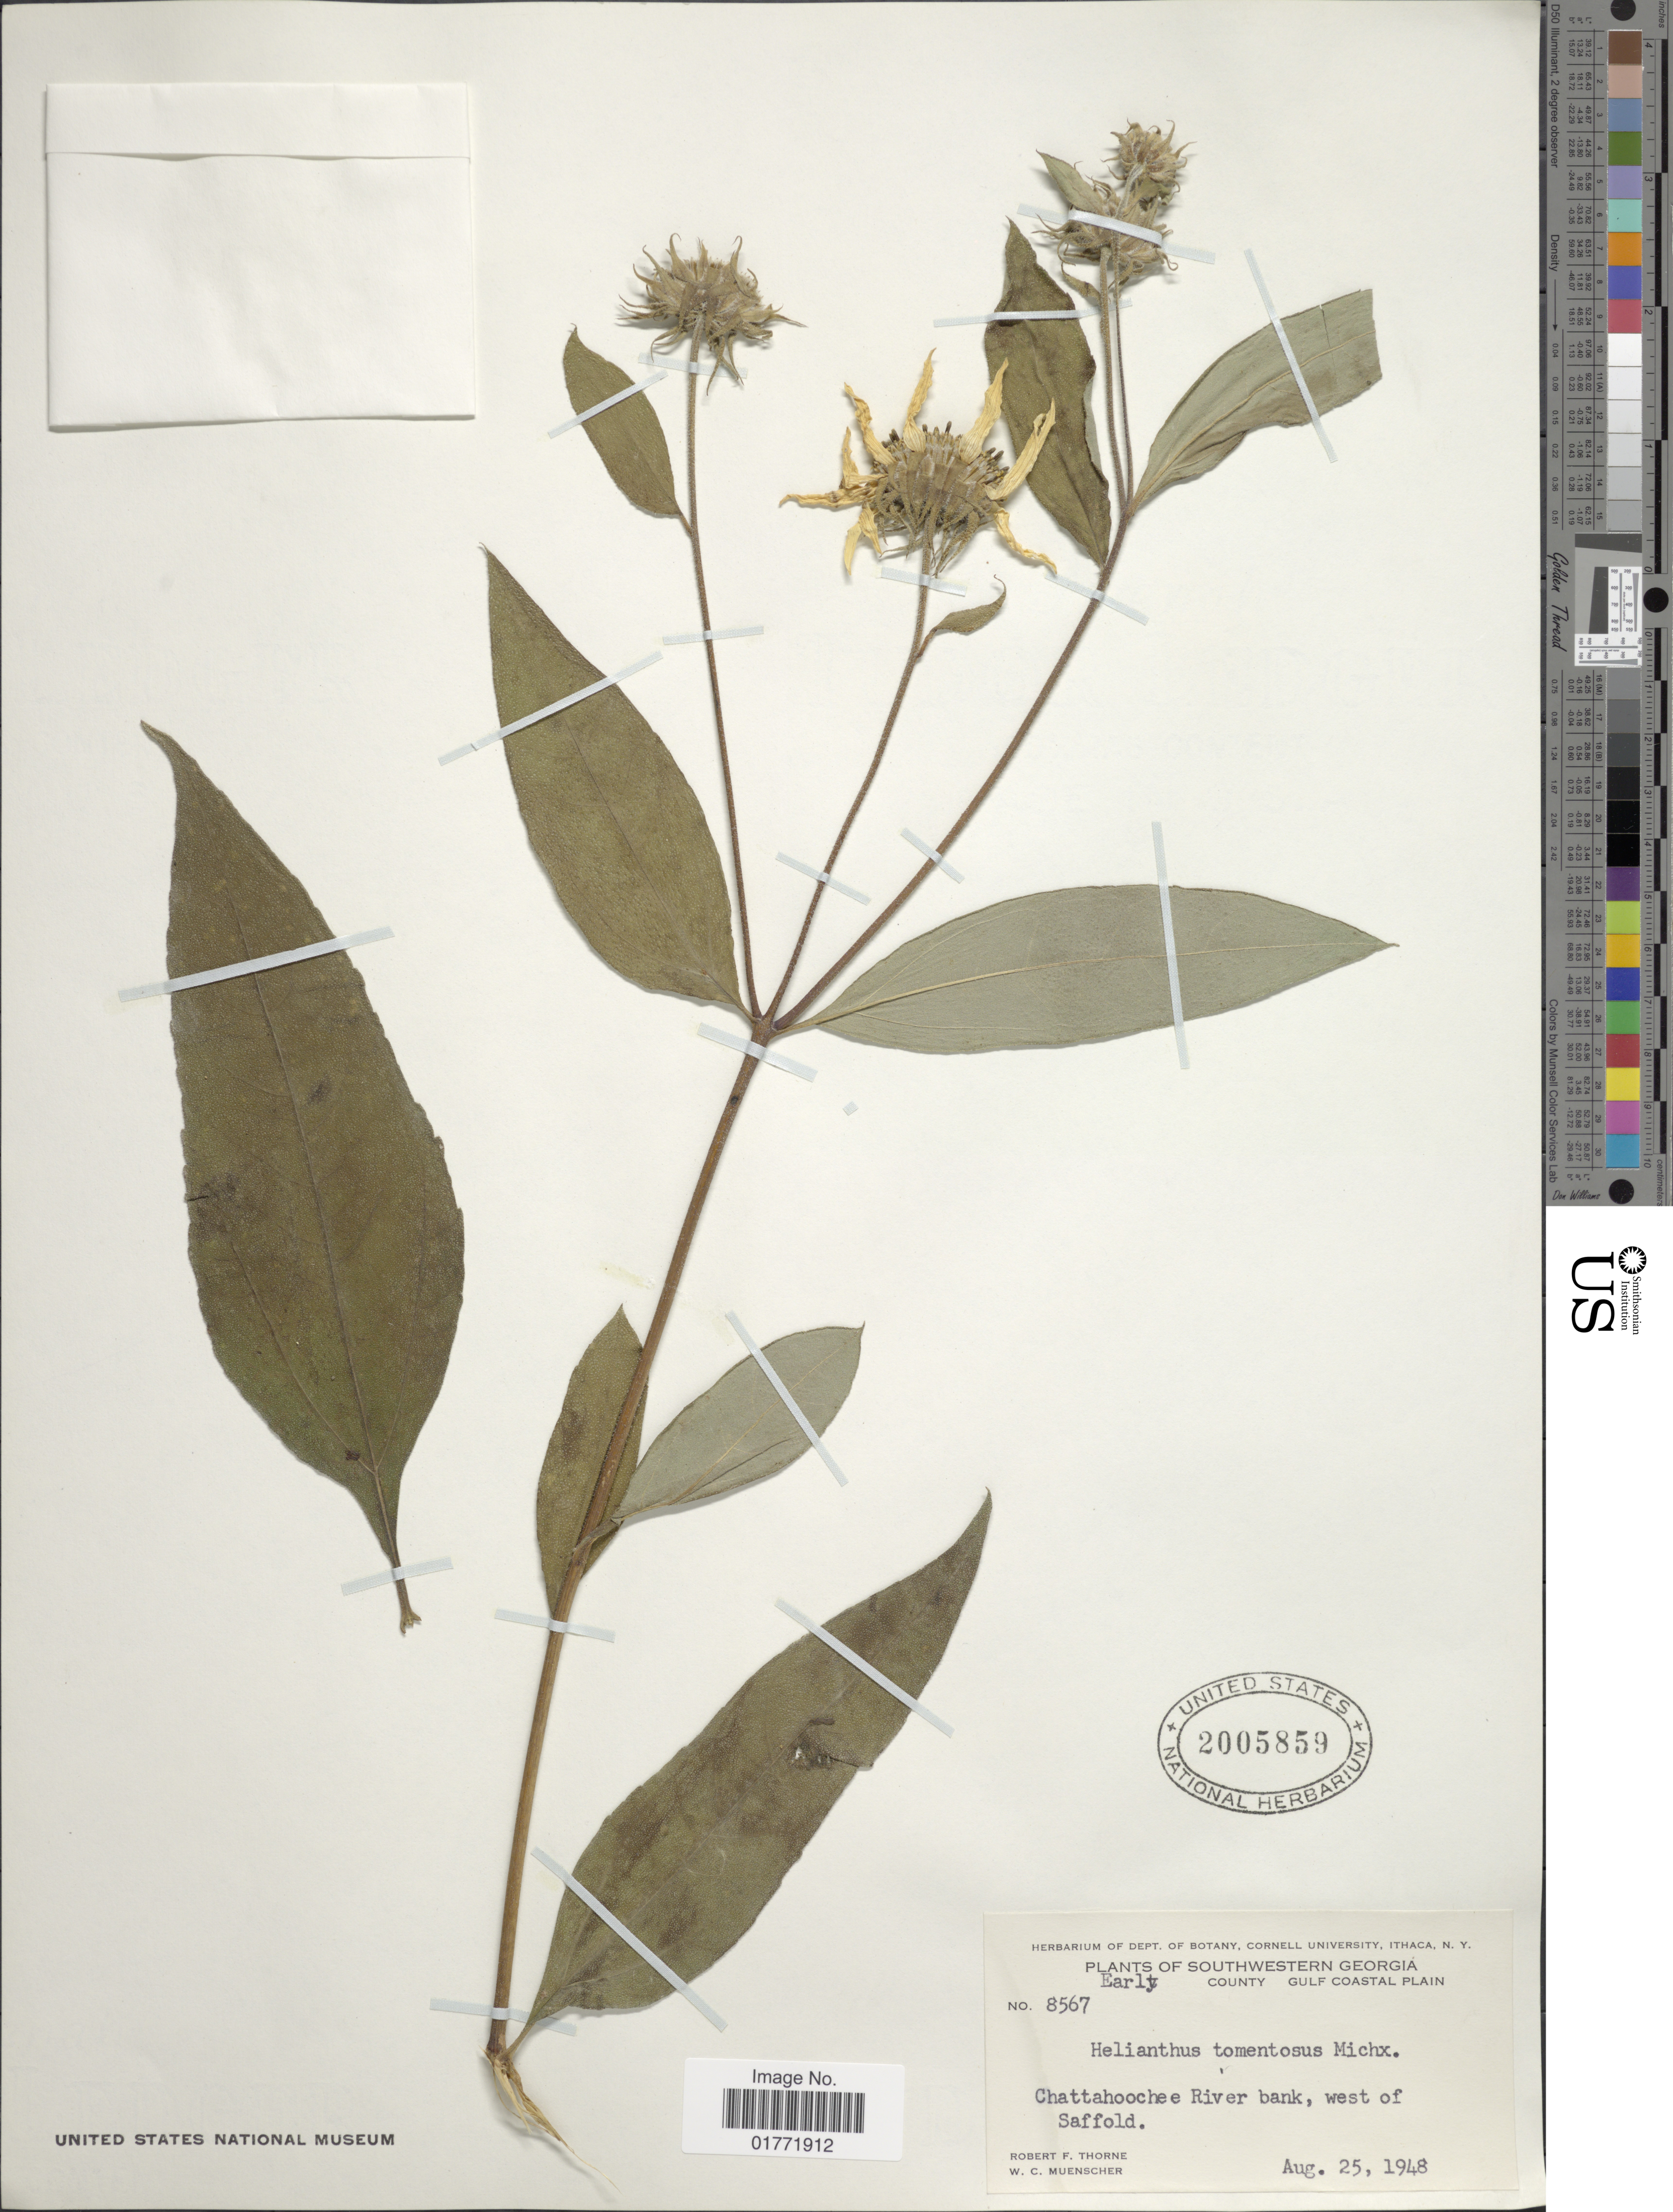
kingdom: Plantae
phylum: Tracheophyta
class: Magnoliopsida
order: Asterales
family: Asteraceae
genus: Helianthus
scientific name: Helianthus tomentosus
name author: Michx.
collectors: R. F. Thorne & W. Muenscher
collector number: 8567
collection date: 1948-08-25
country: United States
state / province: Georgia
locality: Southwestern Georgia. Early County Gulf Coastal Plain. Chattahoochee River bank, west of Saffold.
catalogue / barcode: US 2005859